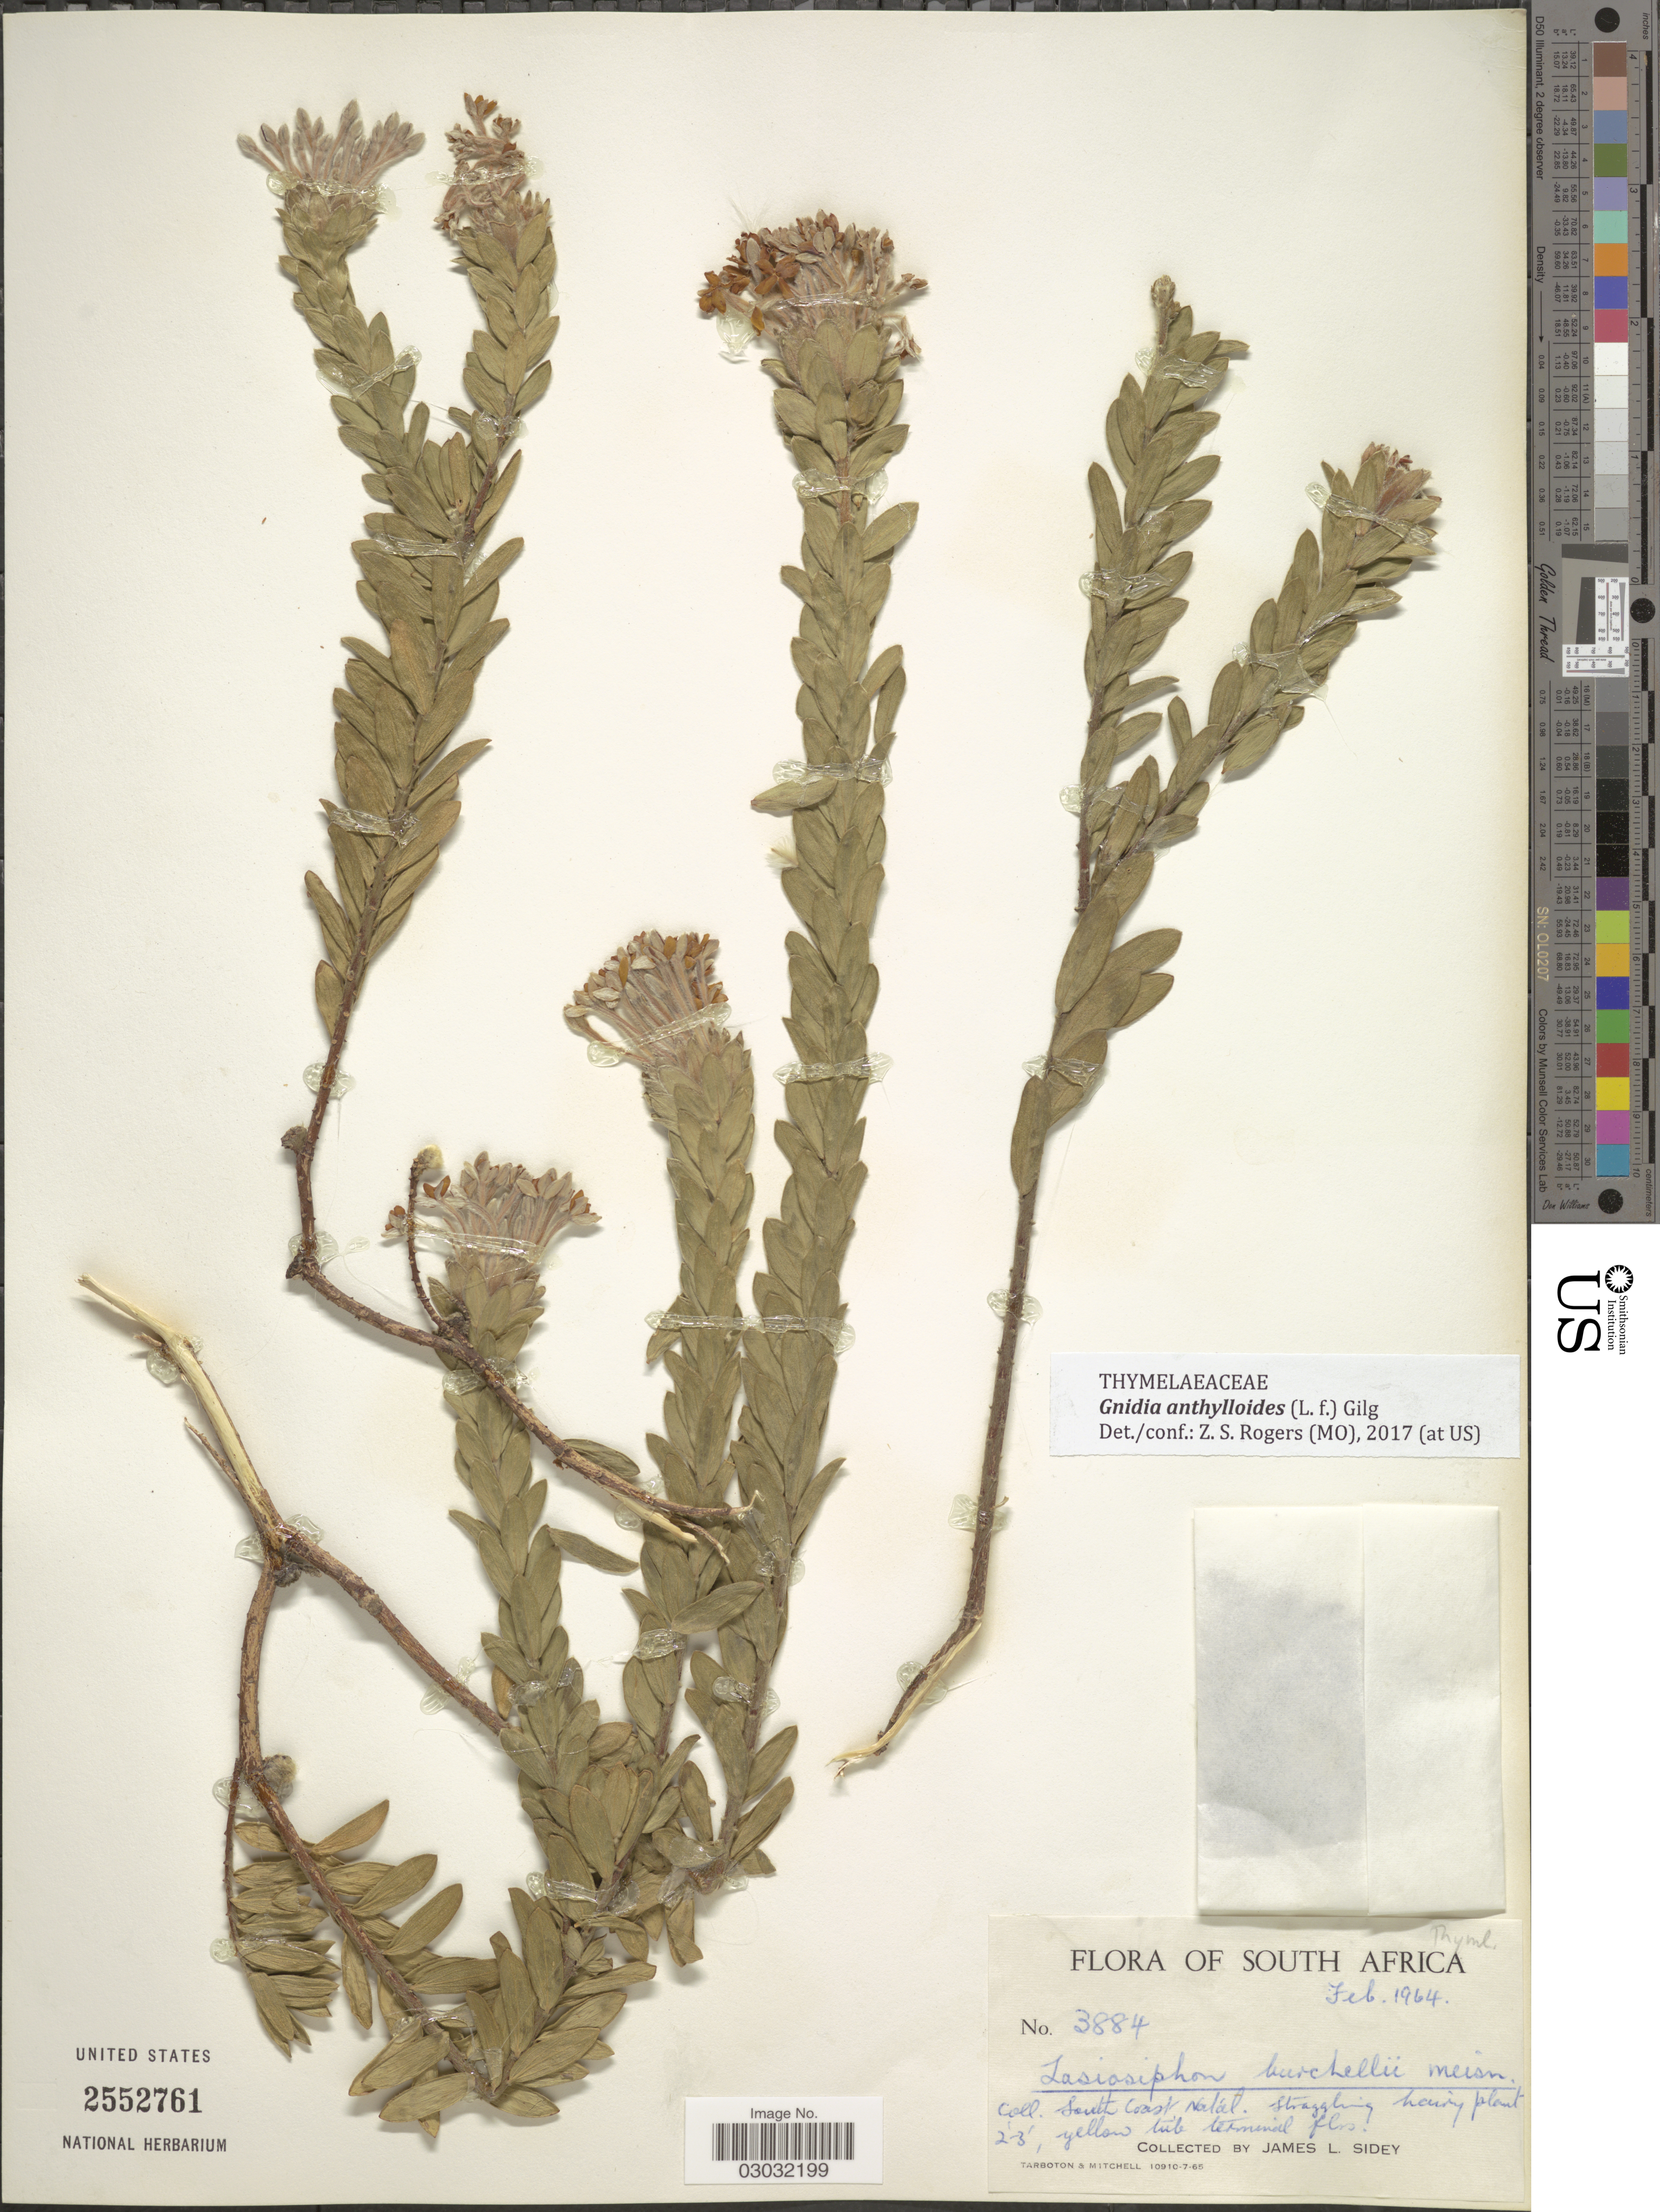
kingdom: Plantae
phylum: Tracheophyta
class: Magnoliopsida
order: Malvales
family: Thymelaeaceae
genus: Lasiosiphon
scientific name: Lasiosiphon anthylloides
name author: (L. f.) Meisn.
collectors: J. L. Sidey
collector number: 3884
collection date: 1964-02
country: South Africa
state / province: KwaZulu-Natal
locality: South Coast Natal.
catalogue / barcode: US 2552761